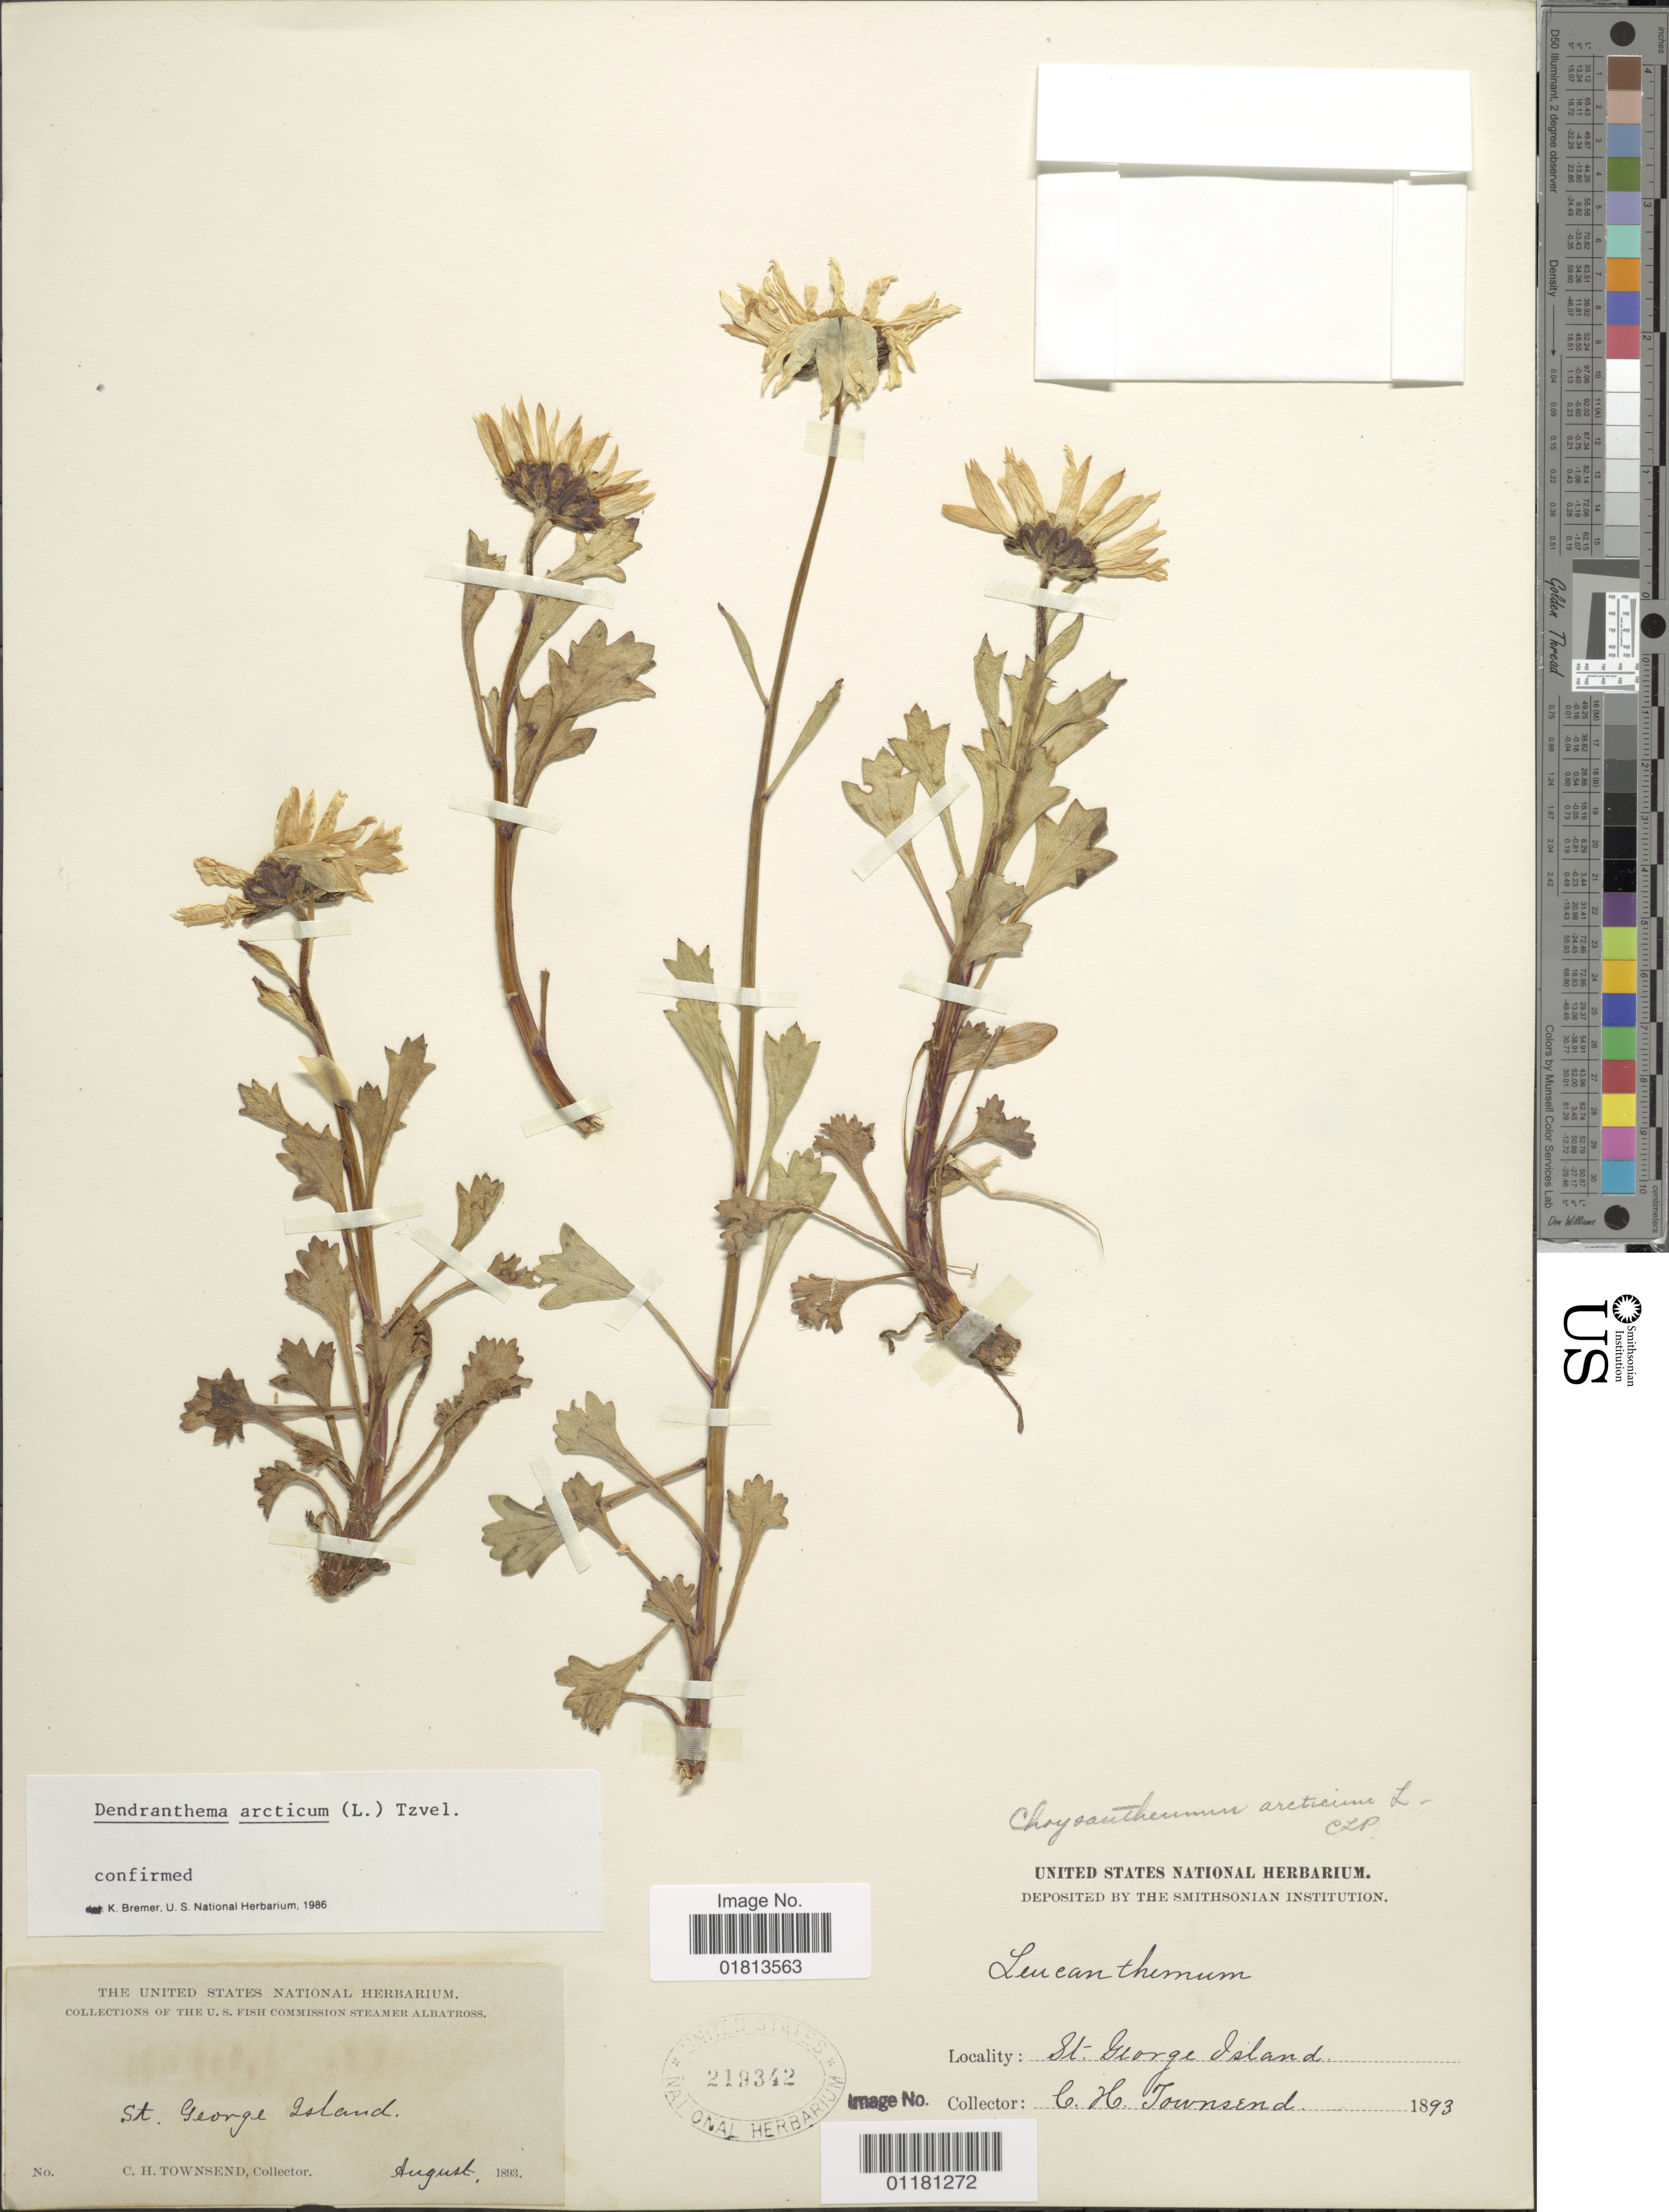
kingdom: Plantae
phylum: Tracheophyta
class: Magnoliopsida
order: Asterales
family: Asteraceae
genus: Dendranthema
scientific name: Dendranthema arcticum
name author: (L.) Tzvelev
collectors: C. H. Townsend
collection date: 1893-08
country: United States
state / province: Florida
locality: St. George Island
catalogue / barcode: US 219342